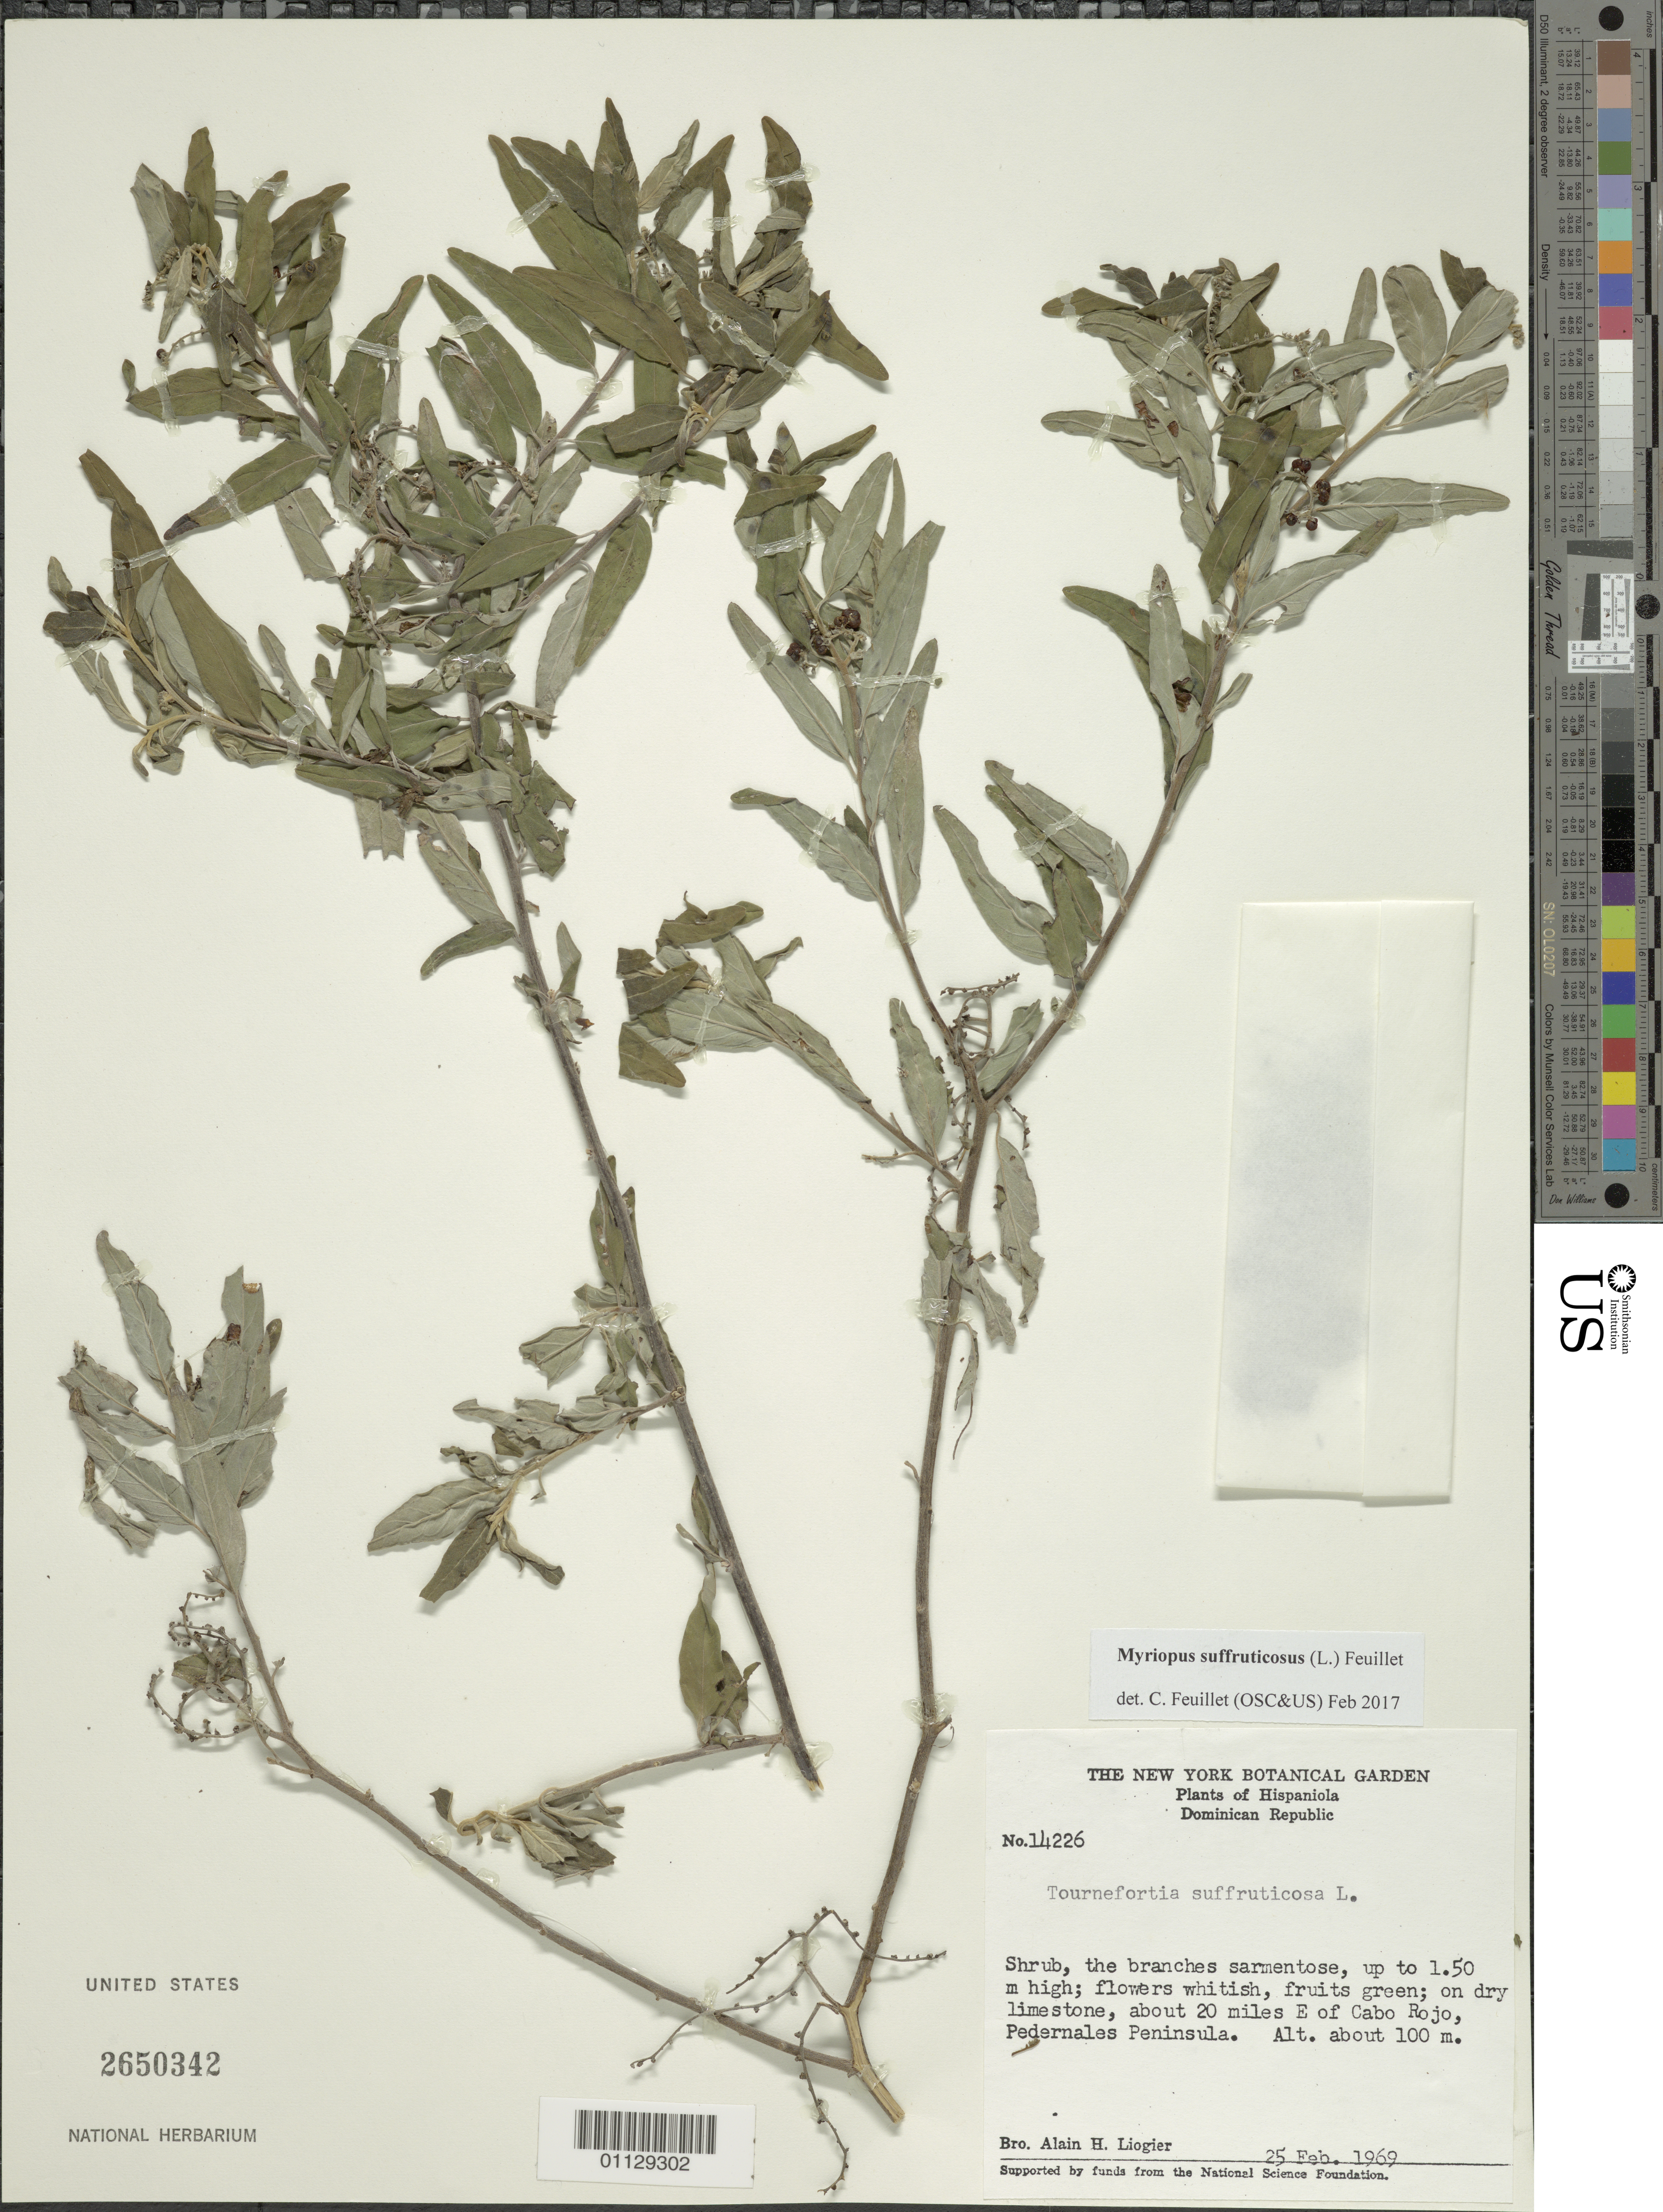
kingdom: Plantae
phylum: Tracheophyta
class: Magnoliopsida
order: Boraginales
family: Heliotropiaceae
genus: Myriopus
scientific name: Myriopus suffruticosus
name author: (L.) Feuillet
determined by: Feuillet, C.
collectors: A. H. Liogier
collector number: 14226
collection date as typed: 25 Feb 1969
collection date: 1969-02-25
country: Dominican Republic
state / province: Pedernales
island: Hispaniola I.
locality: Pedernales Peninsula, about 20 miles east of Cabo Rojo,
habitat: On dry limestone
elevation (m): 100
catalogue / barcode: US 2650342